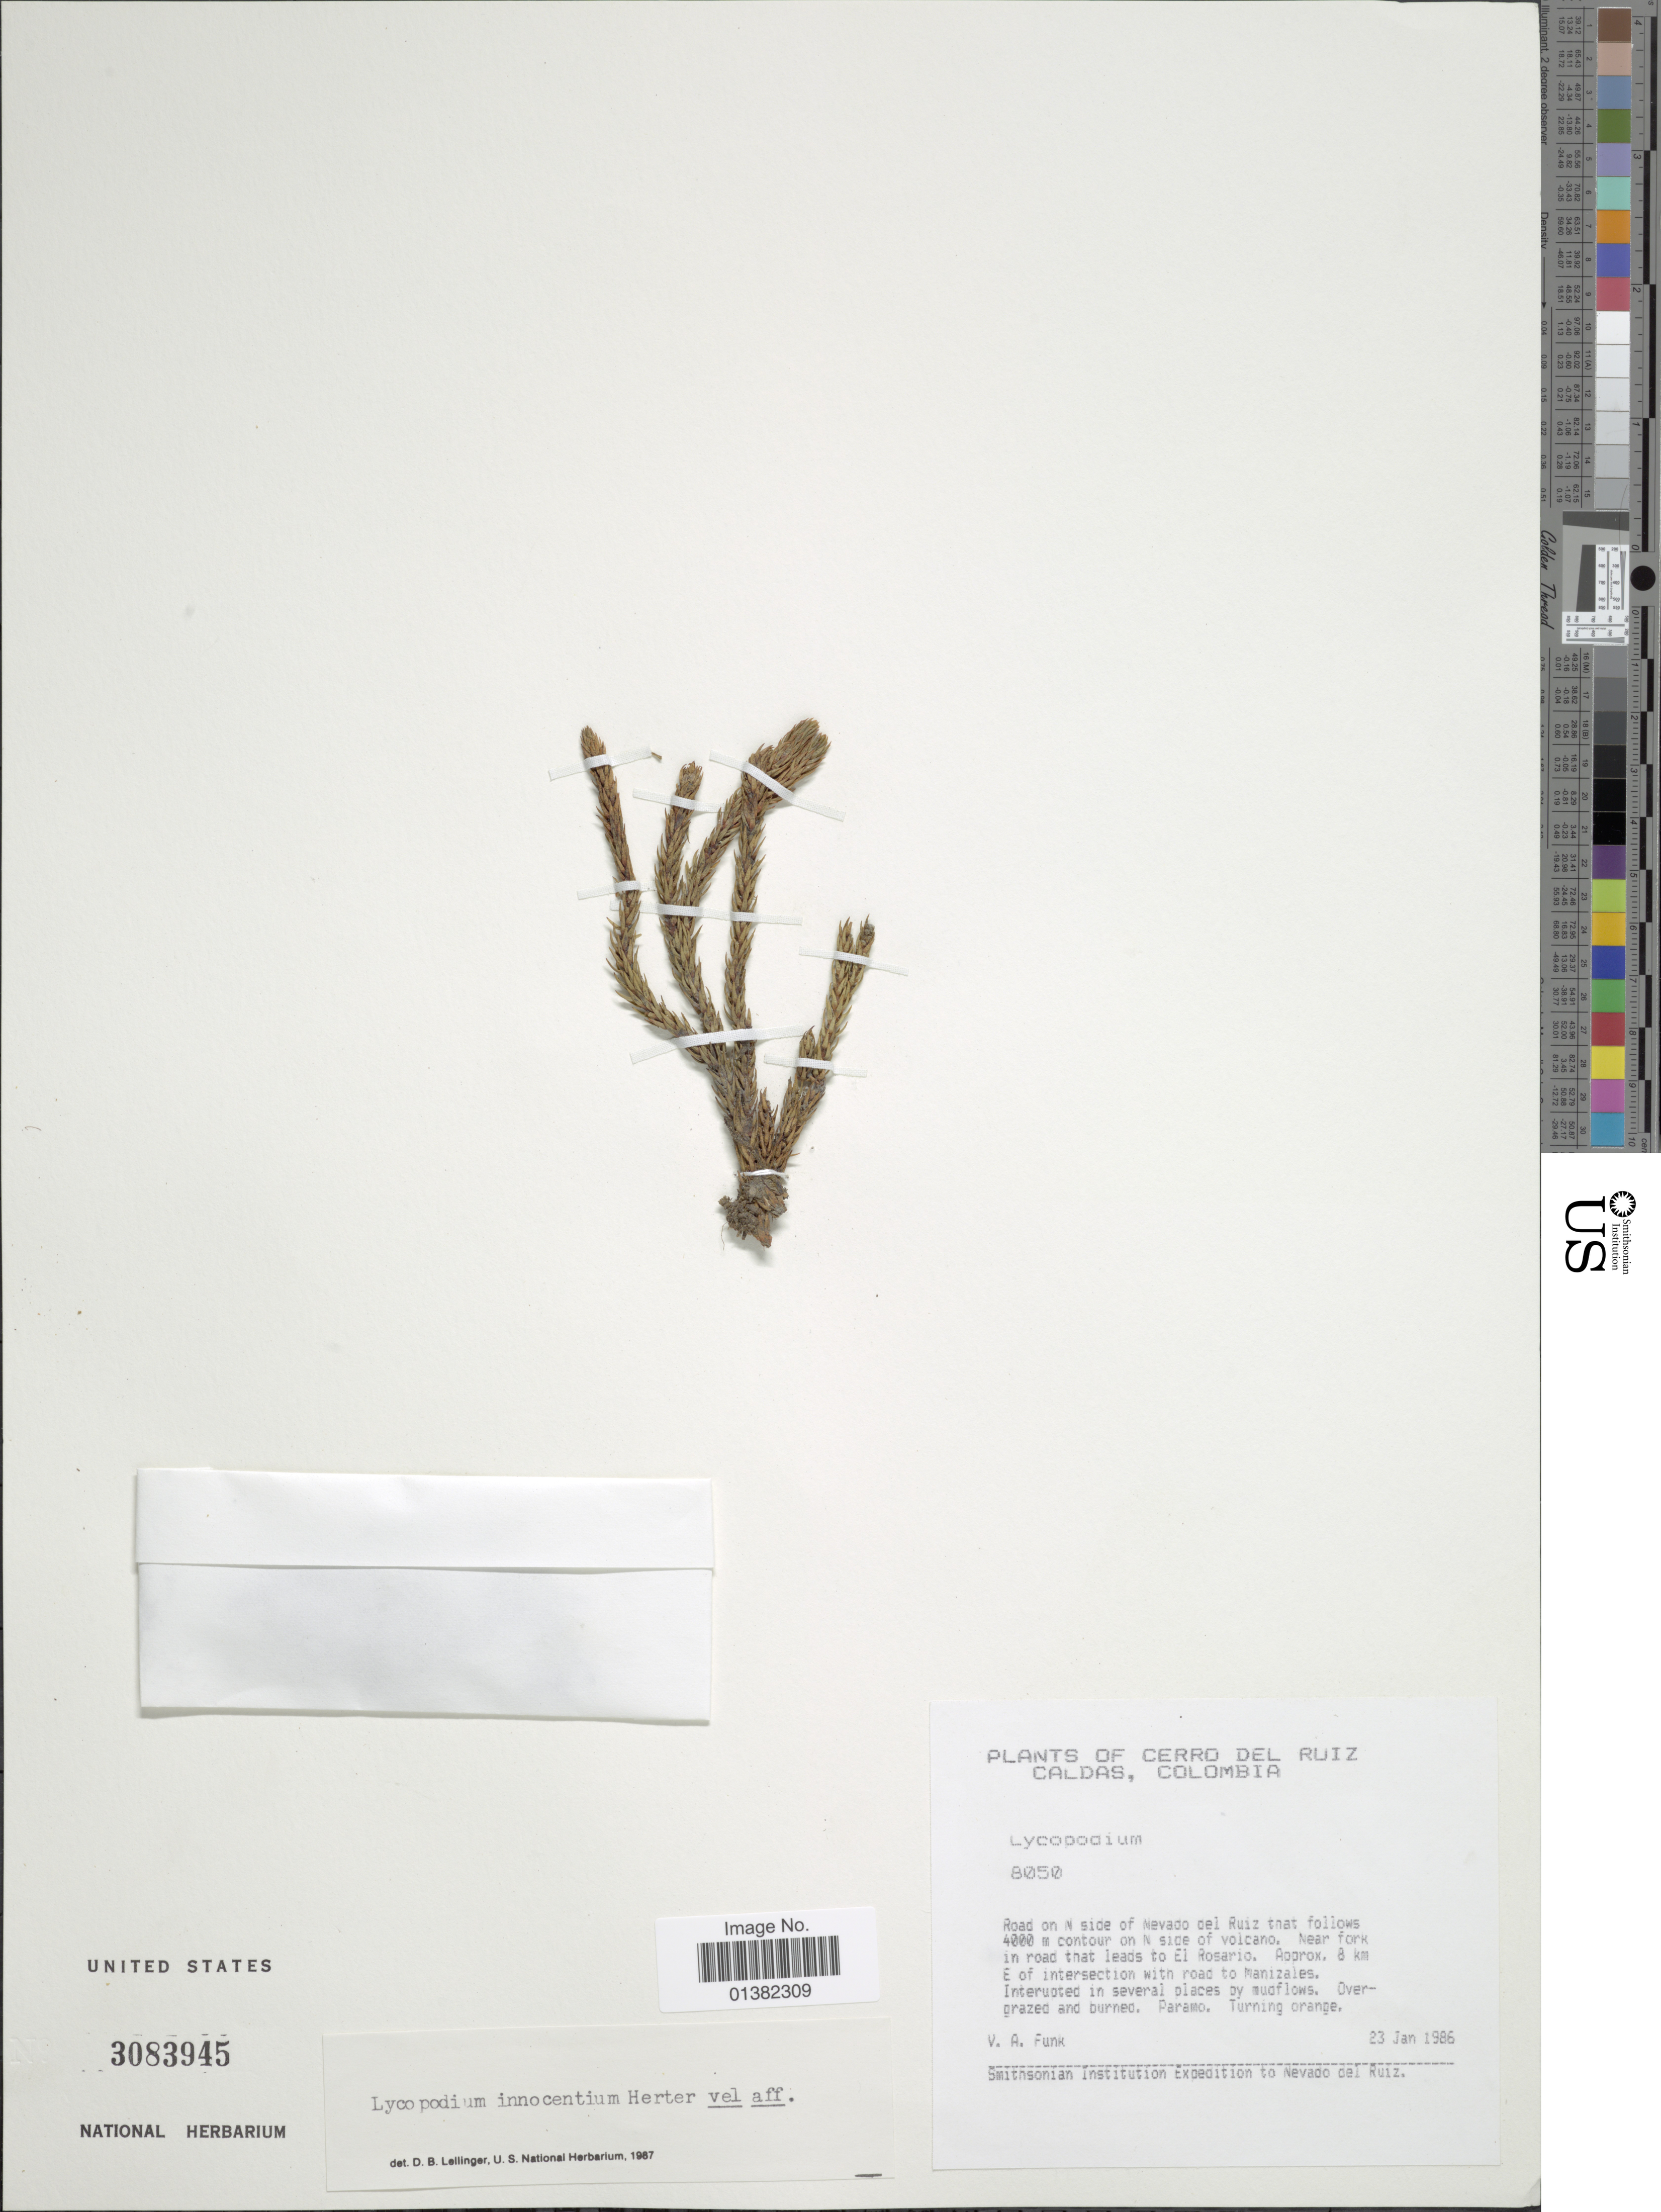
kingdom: Plantae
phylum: Tracheophyta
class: Lycopodiopsida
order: Lycopodiales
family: Lycopodiaceae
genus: Phlegmariurus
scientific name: Phlegmariurus innocentia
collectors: V. Funk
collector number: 8050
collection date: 1986-01-23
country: Colombia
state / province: Caldas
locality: Cerro del Ruiz Caldas, Road on N side of Nevado del Ruiz that follows contour on N side of volcano. Near fork in road that leads to El Rosario. Approx. 8 km E of intersection with road to Manizales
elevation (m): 4000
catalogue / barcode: US 3083945